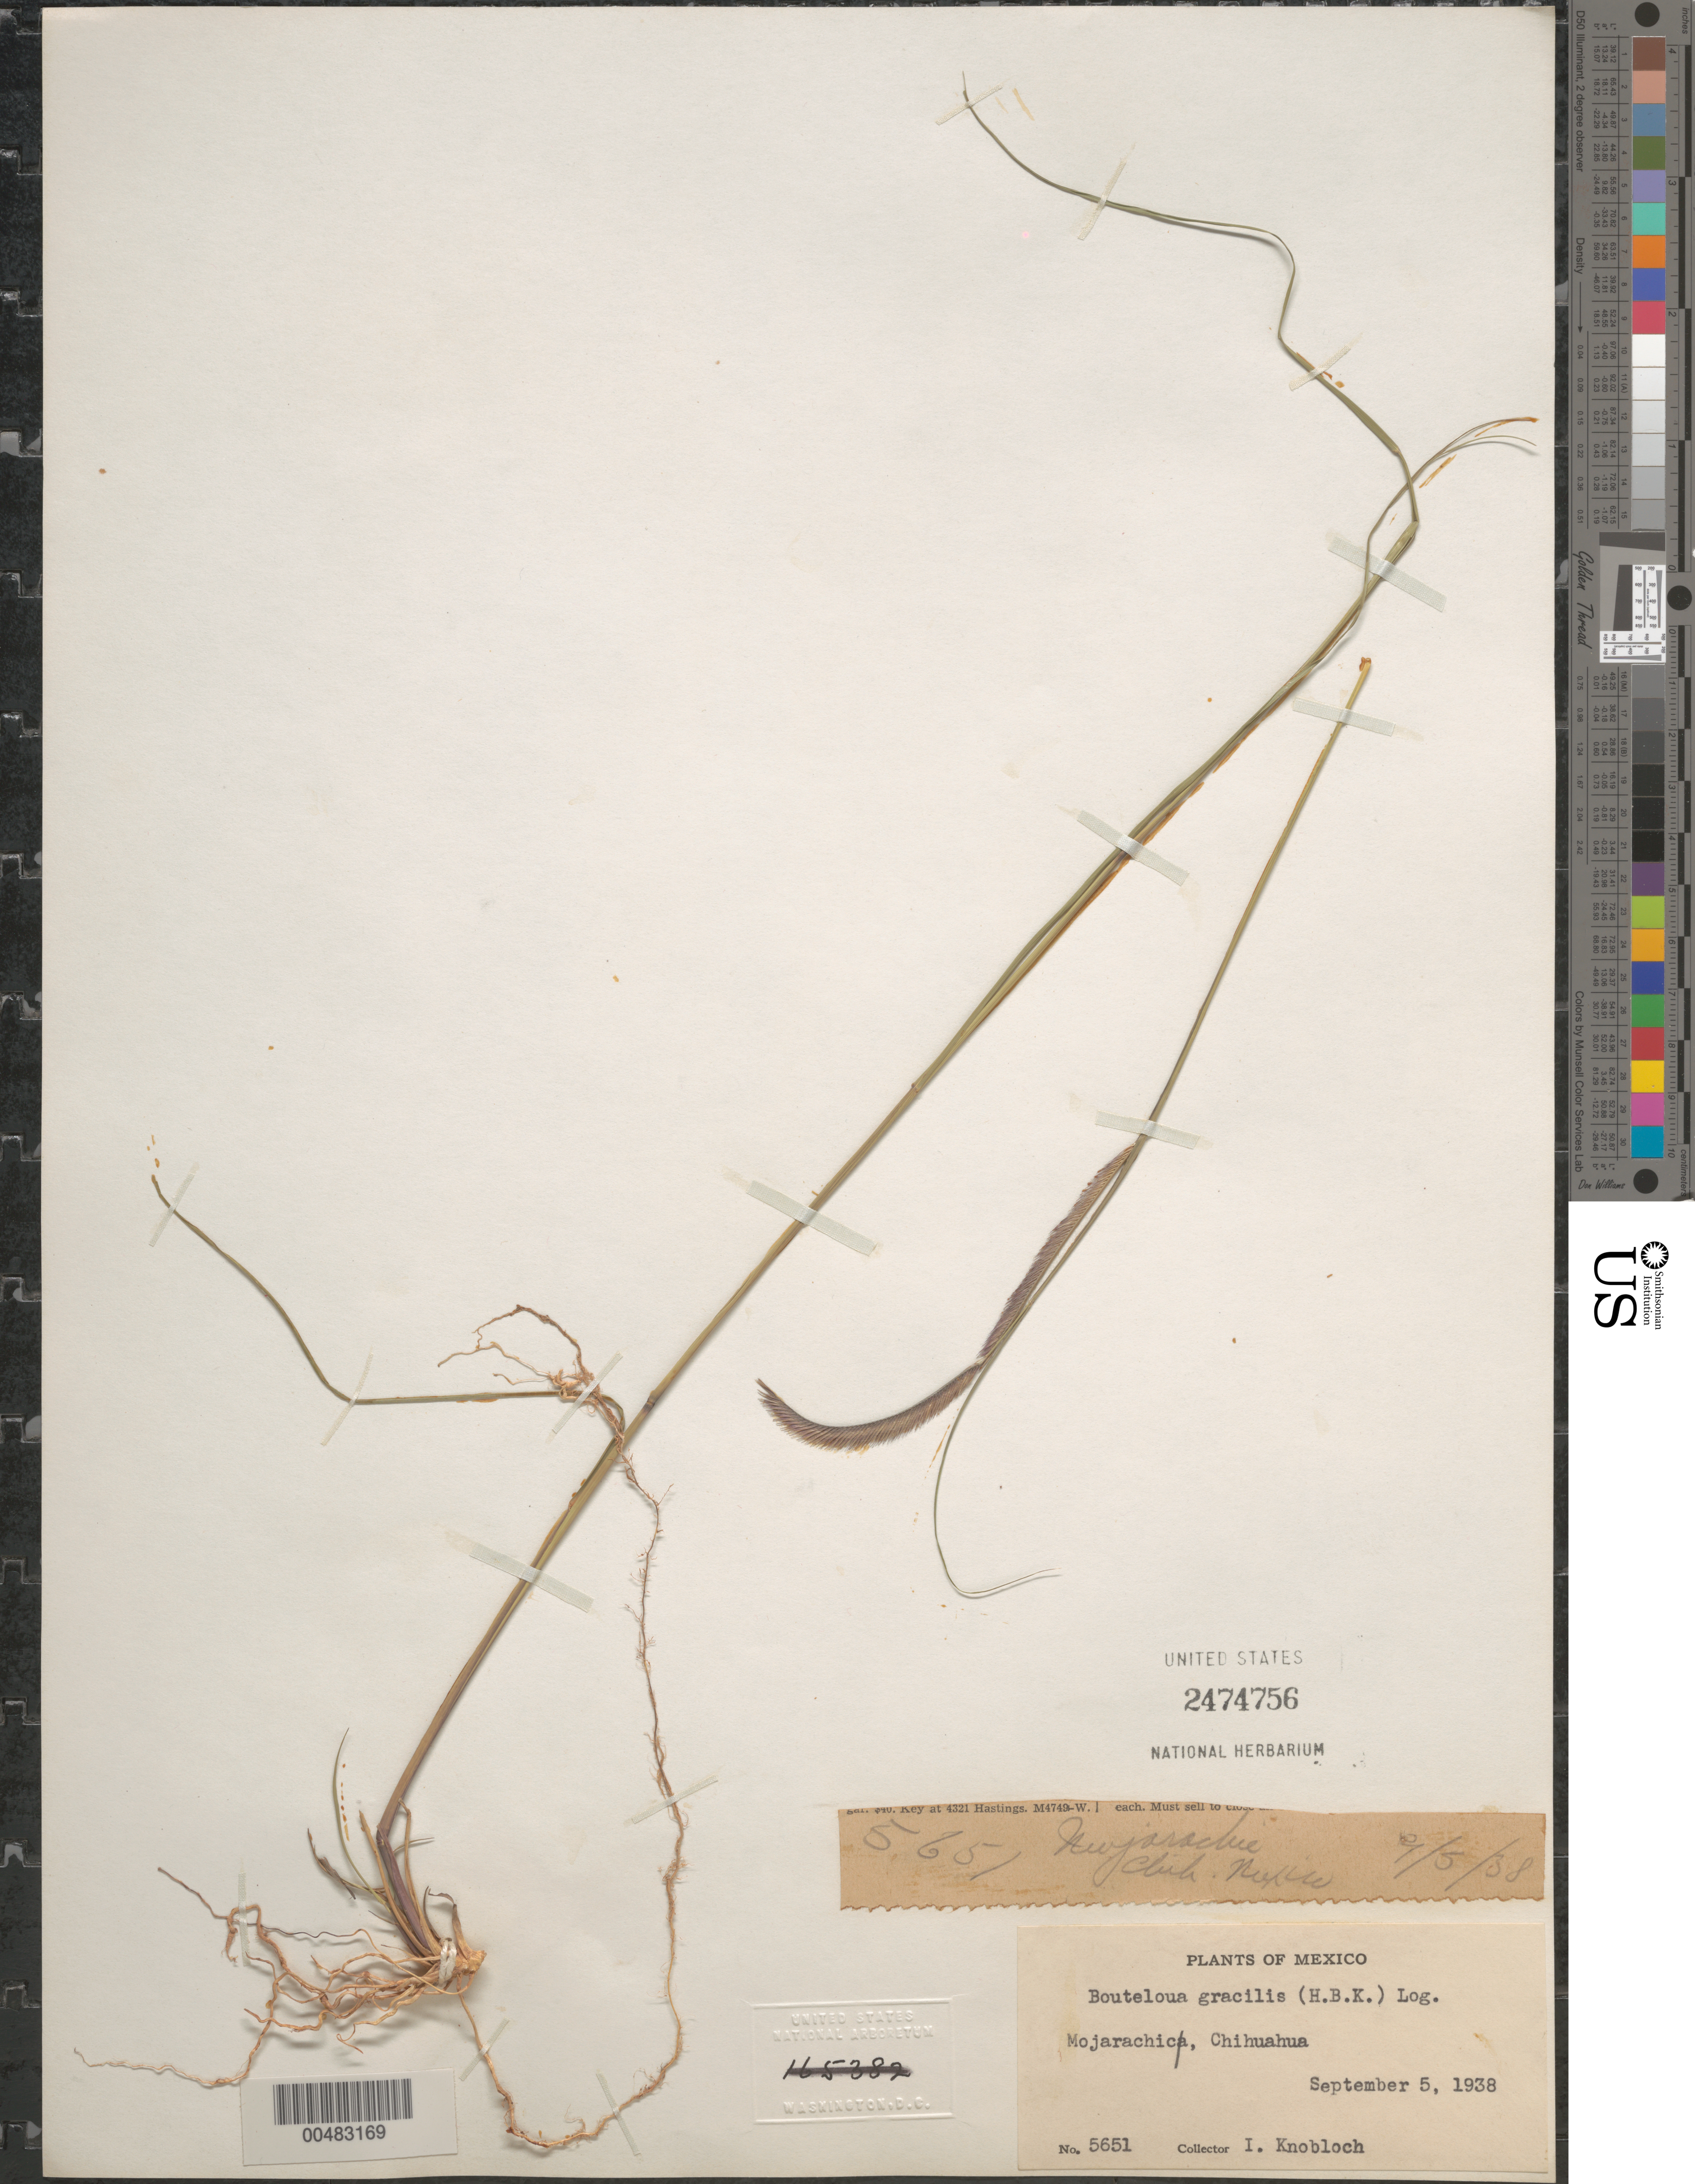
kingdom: Plantae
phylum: Tracheophyta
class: Liliopsida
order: Poales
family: Poaceae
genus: Bouteloua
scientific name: Bouteloua gracilis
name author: (Kunth) Lag. ex Griffiths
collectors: I. W. Knobloch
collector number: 5651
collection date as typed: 5 Sep 1938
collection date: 1938-09-05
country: Mexico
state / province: Chihuahua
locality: Mojarachic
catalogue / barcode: US 2474756